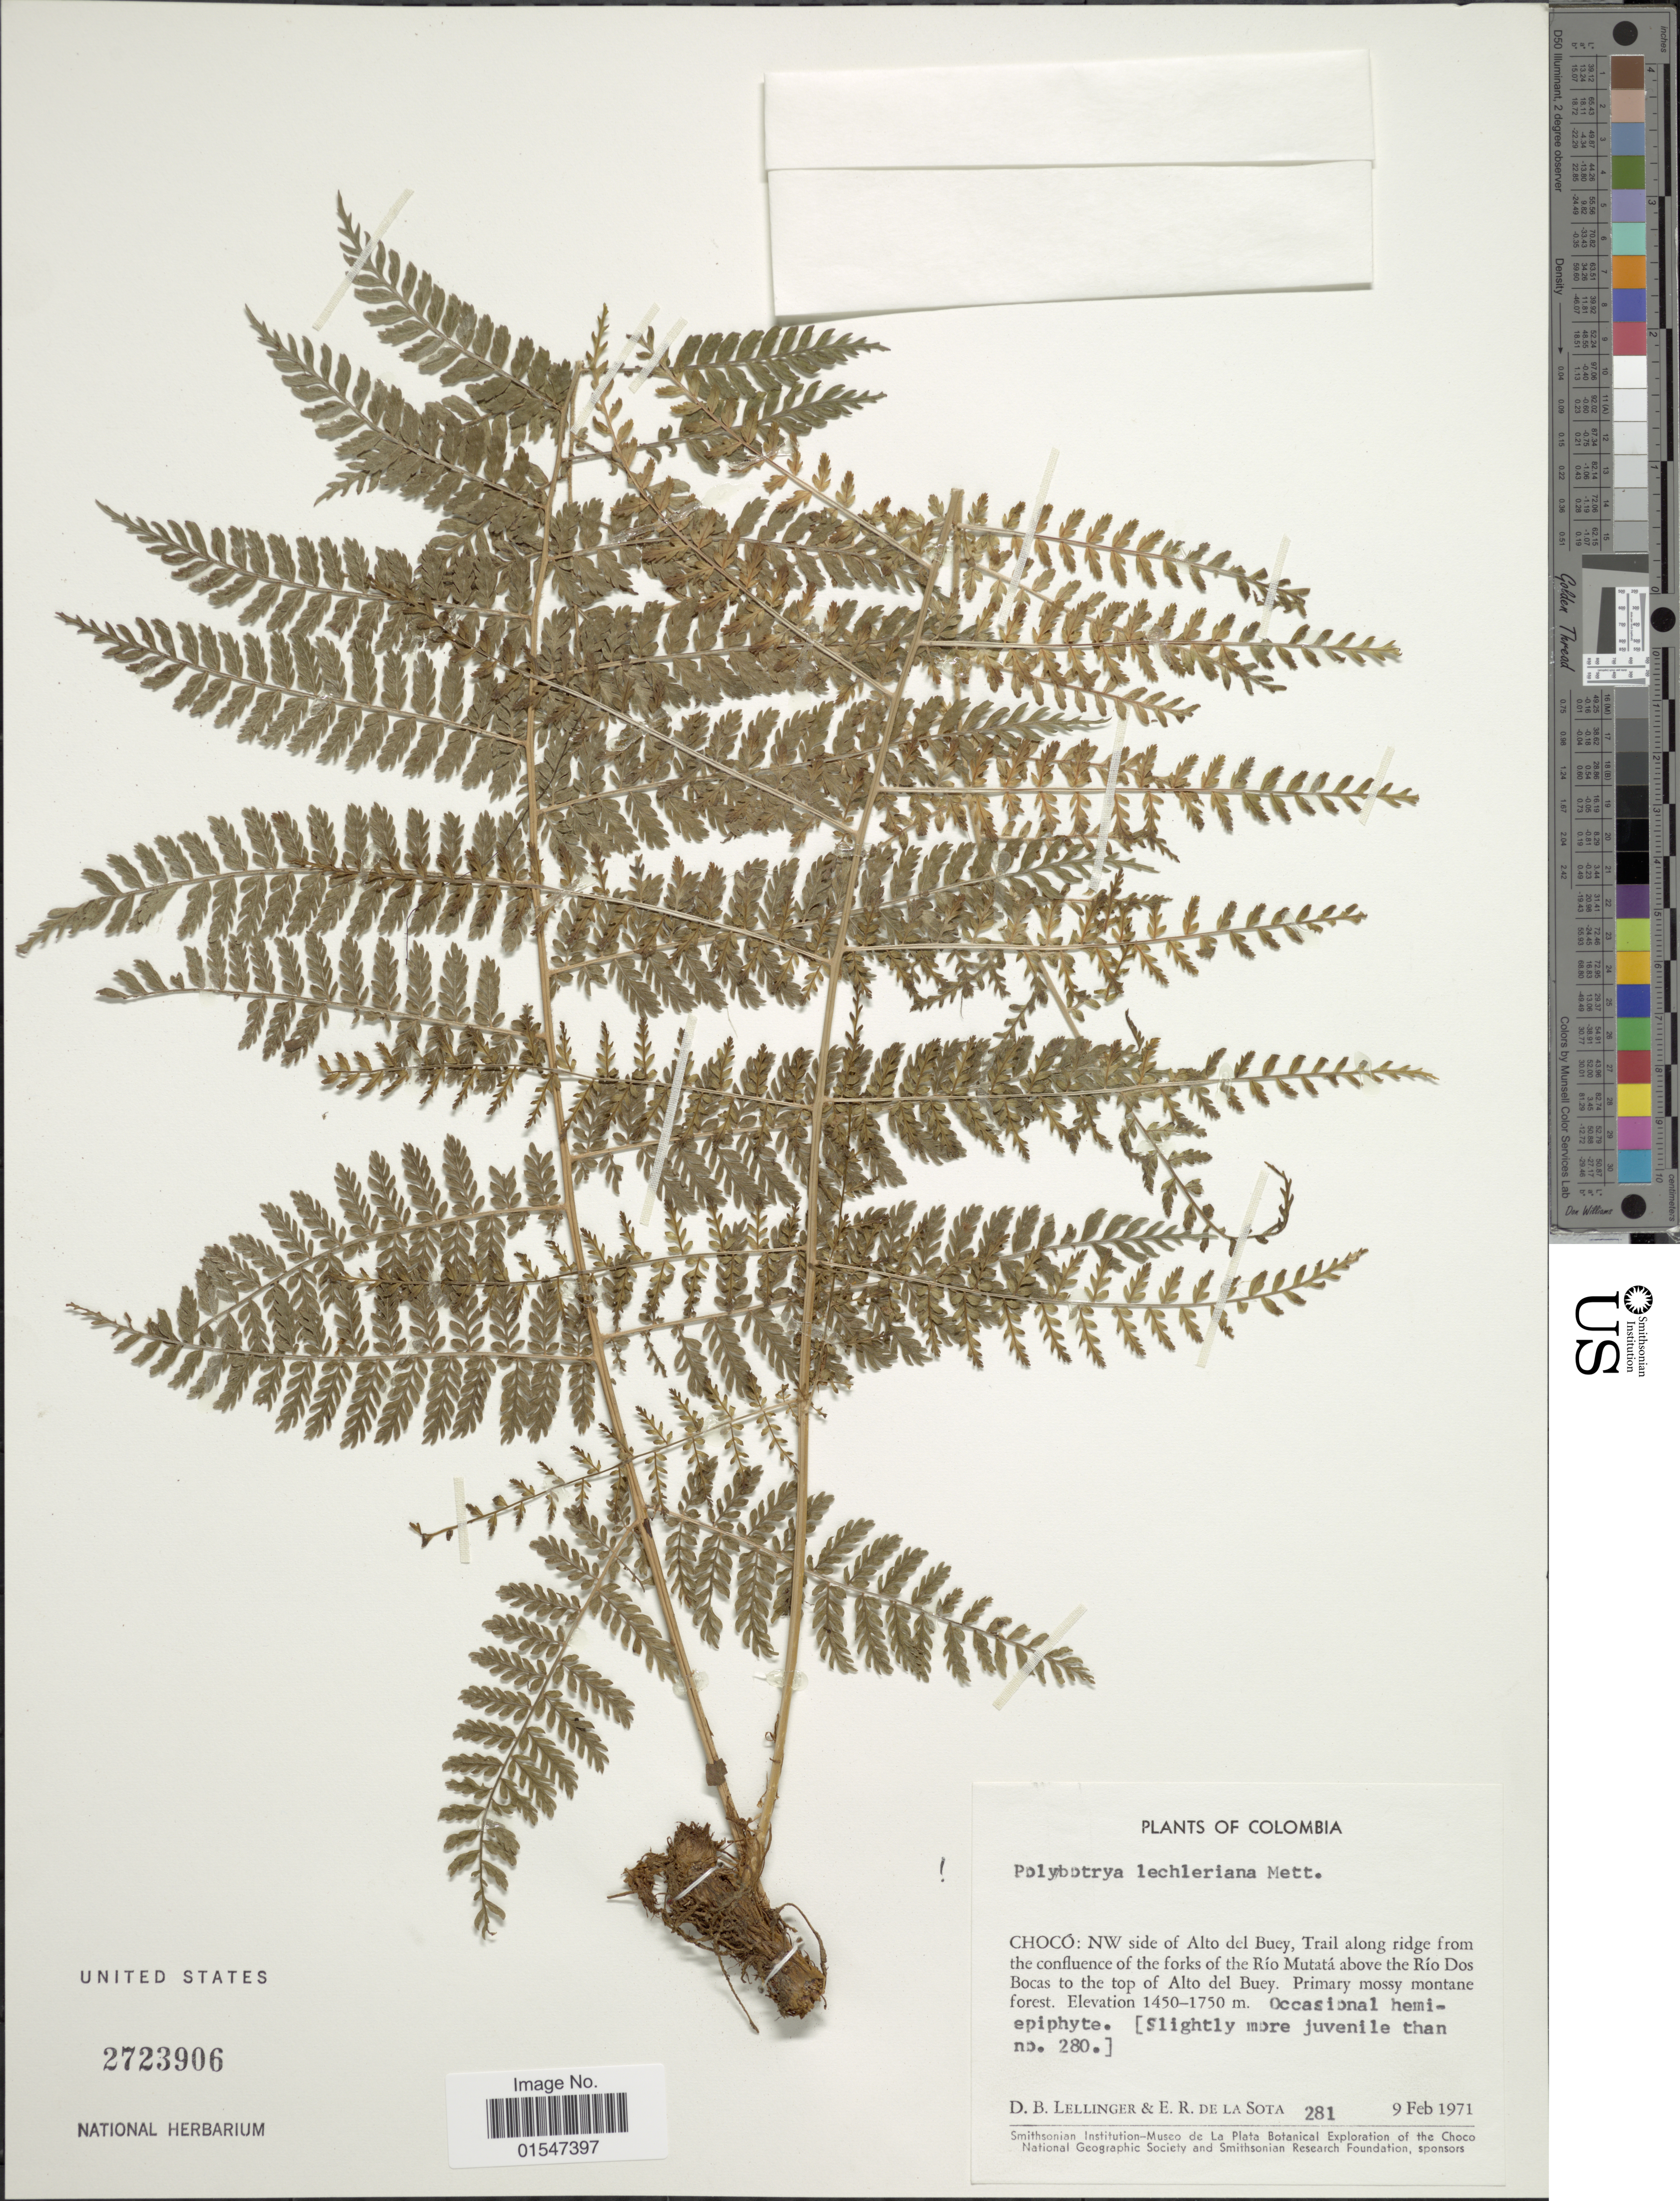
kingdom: Plantae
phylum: Tracheophyta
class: Polypodiopsida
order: Polypodiales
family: Dryopteridaceae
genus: Polybotrya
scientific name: Polybotrya lechleriana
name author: Mett.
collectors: D. B. Lellinger & E. R. de la Sota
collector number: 281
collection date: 1971-02-09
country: Colombia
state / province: Chocó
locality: NW side of Alto del Buey, Trail along ridge from the confluence of the forks of the Río Mutatá above the Río Dos Bocas to the top of Alto del Buey.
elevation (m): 1450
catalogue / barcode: US 2723906